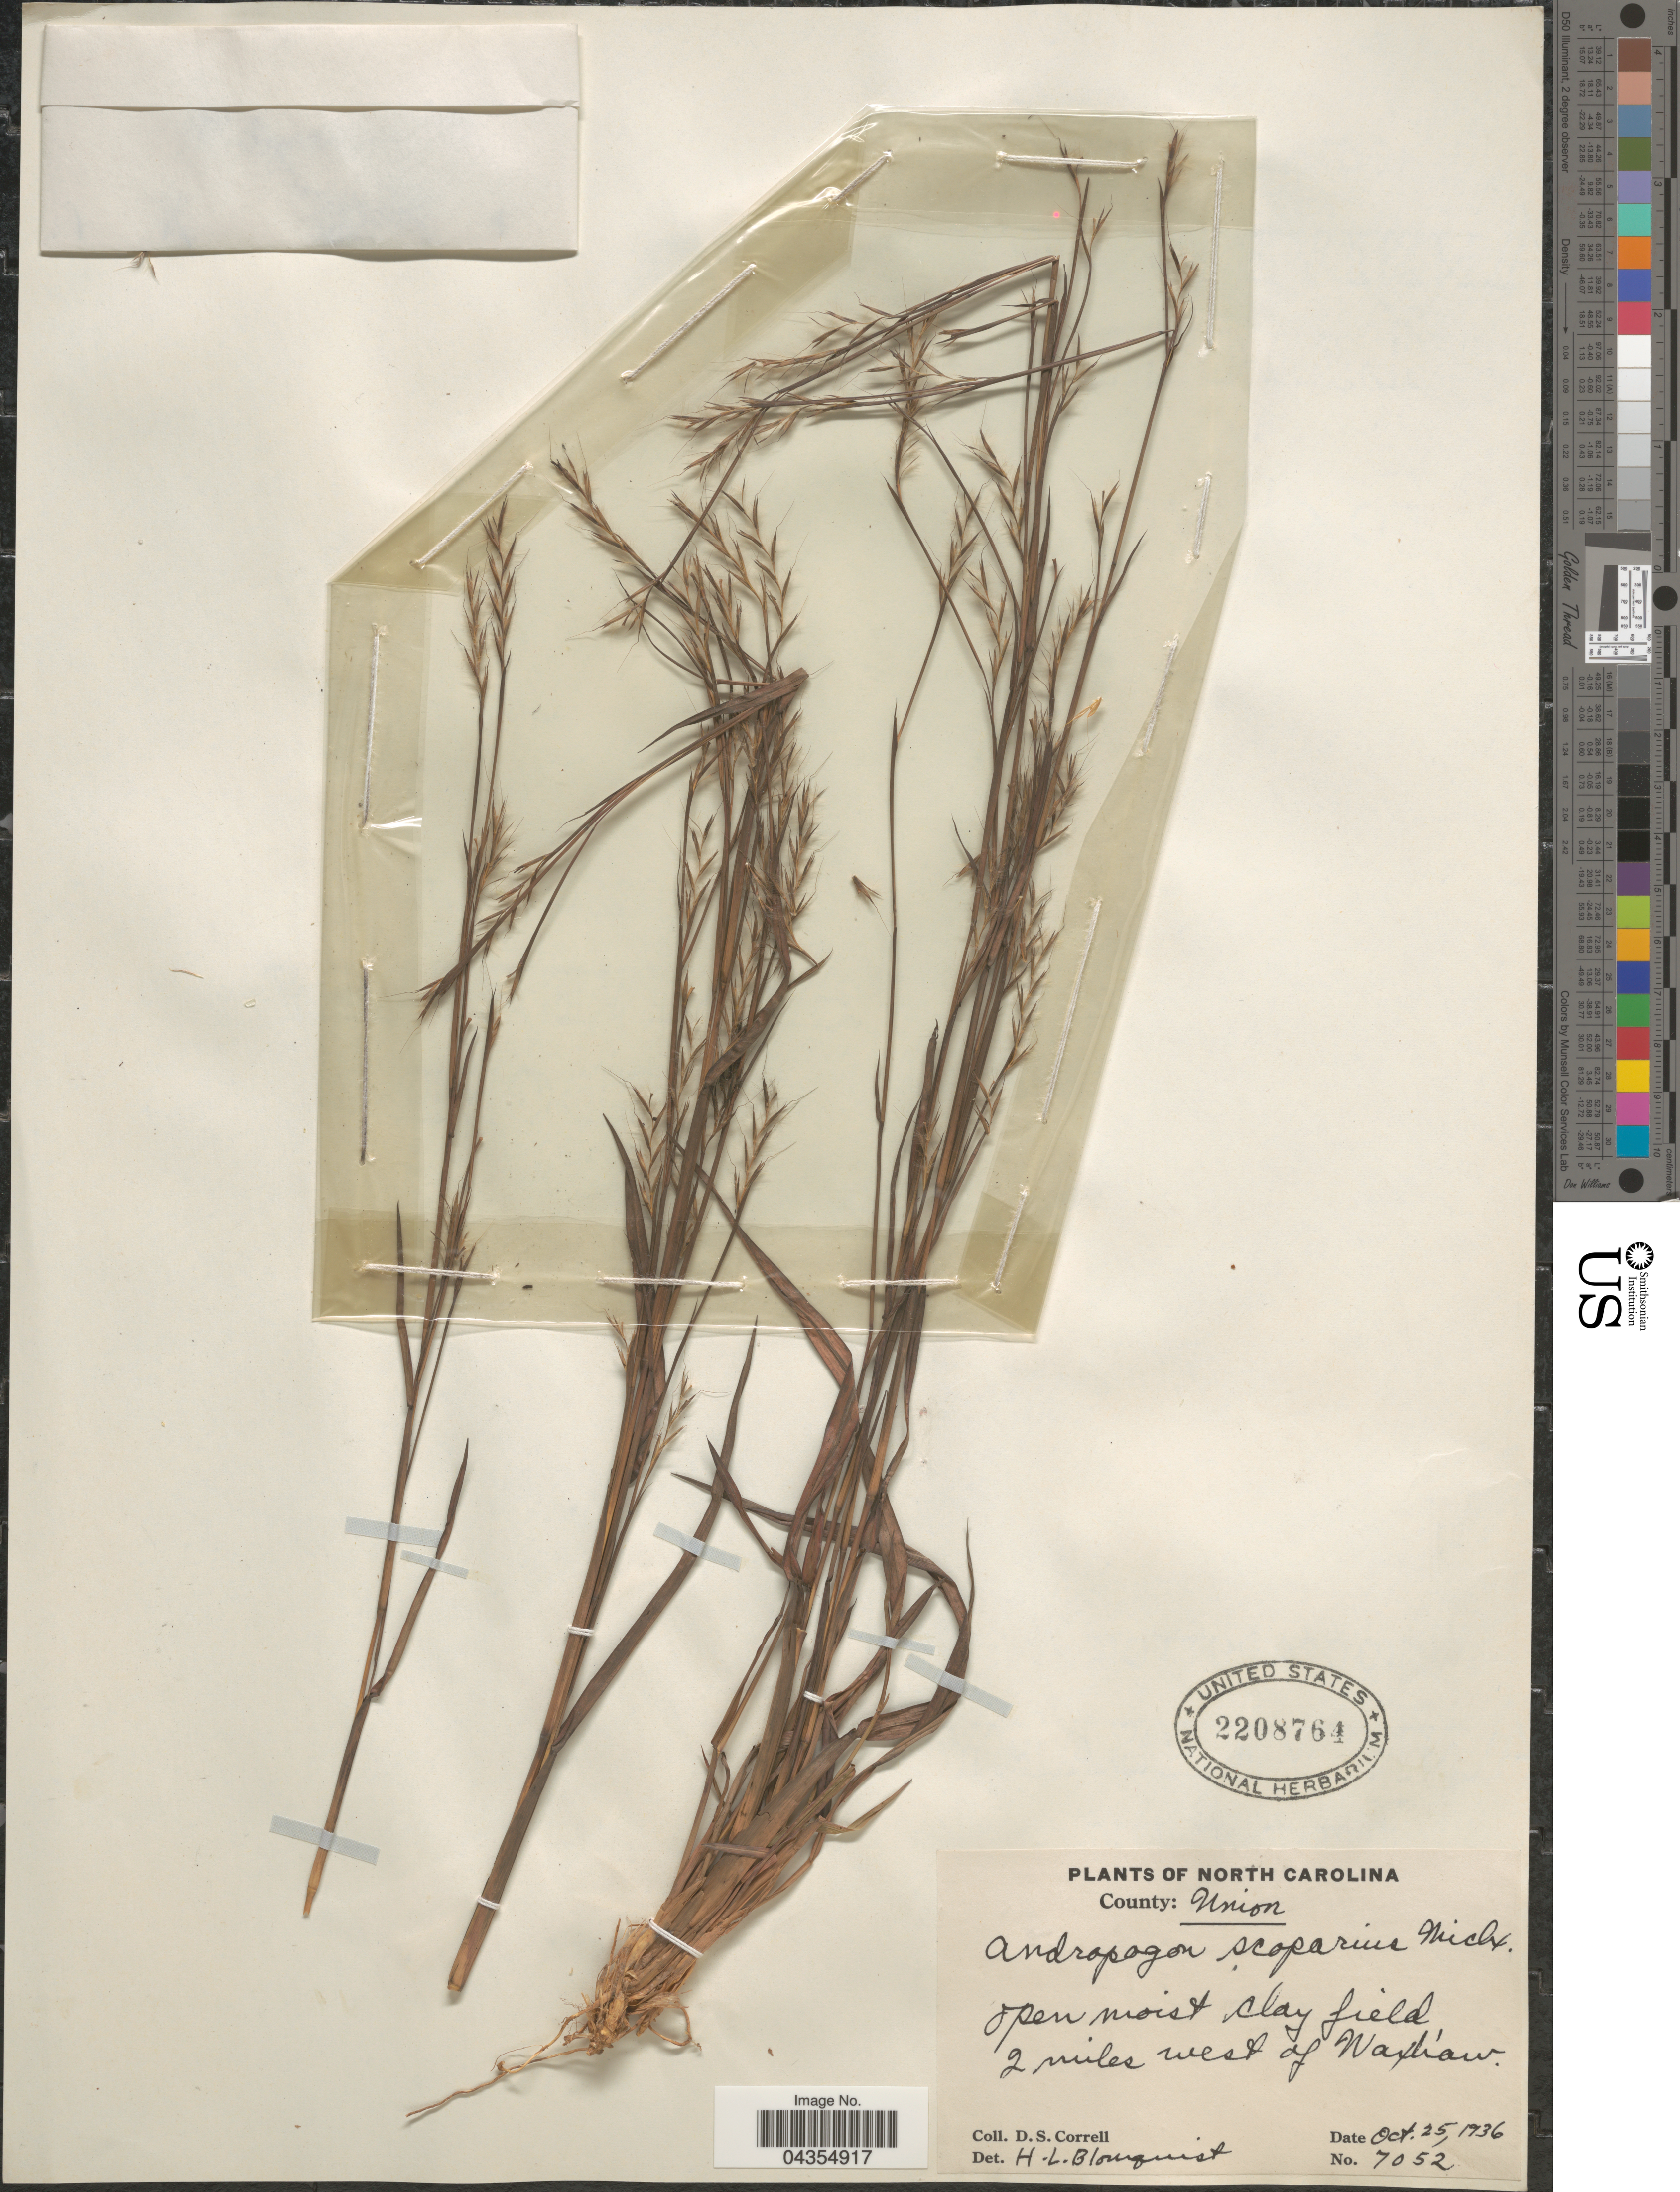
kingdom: Plantae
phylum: Tracheophyta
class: Liliopsida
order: Poales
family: Poaceae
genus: Schizachyrium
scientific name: Schizachyrium sanguineum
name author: (Retz.) Alston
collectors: D. S. Correll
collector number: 7052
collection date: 1936-10-25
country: United States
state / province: North Carolina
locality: County: Union. 2 miles west of Waxháw.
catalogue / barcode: US 2208764